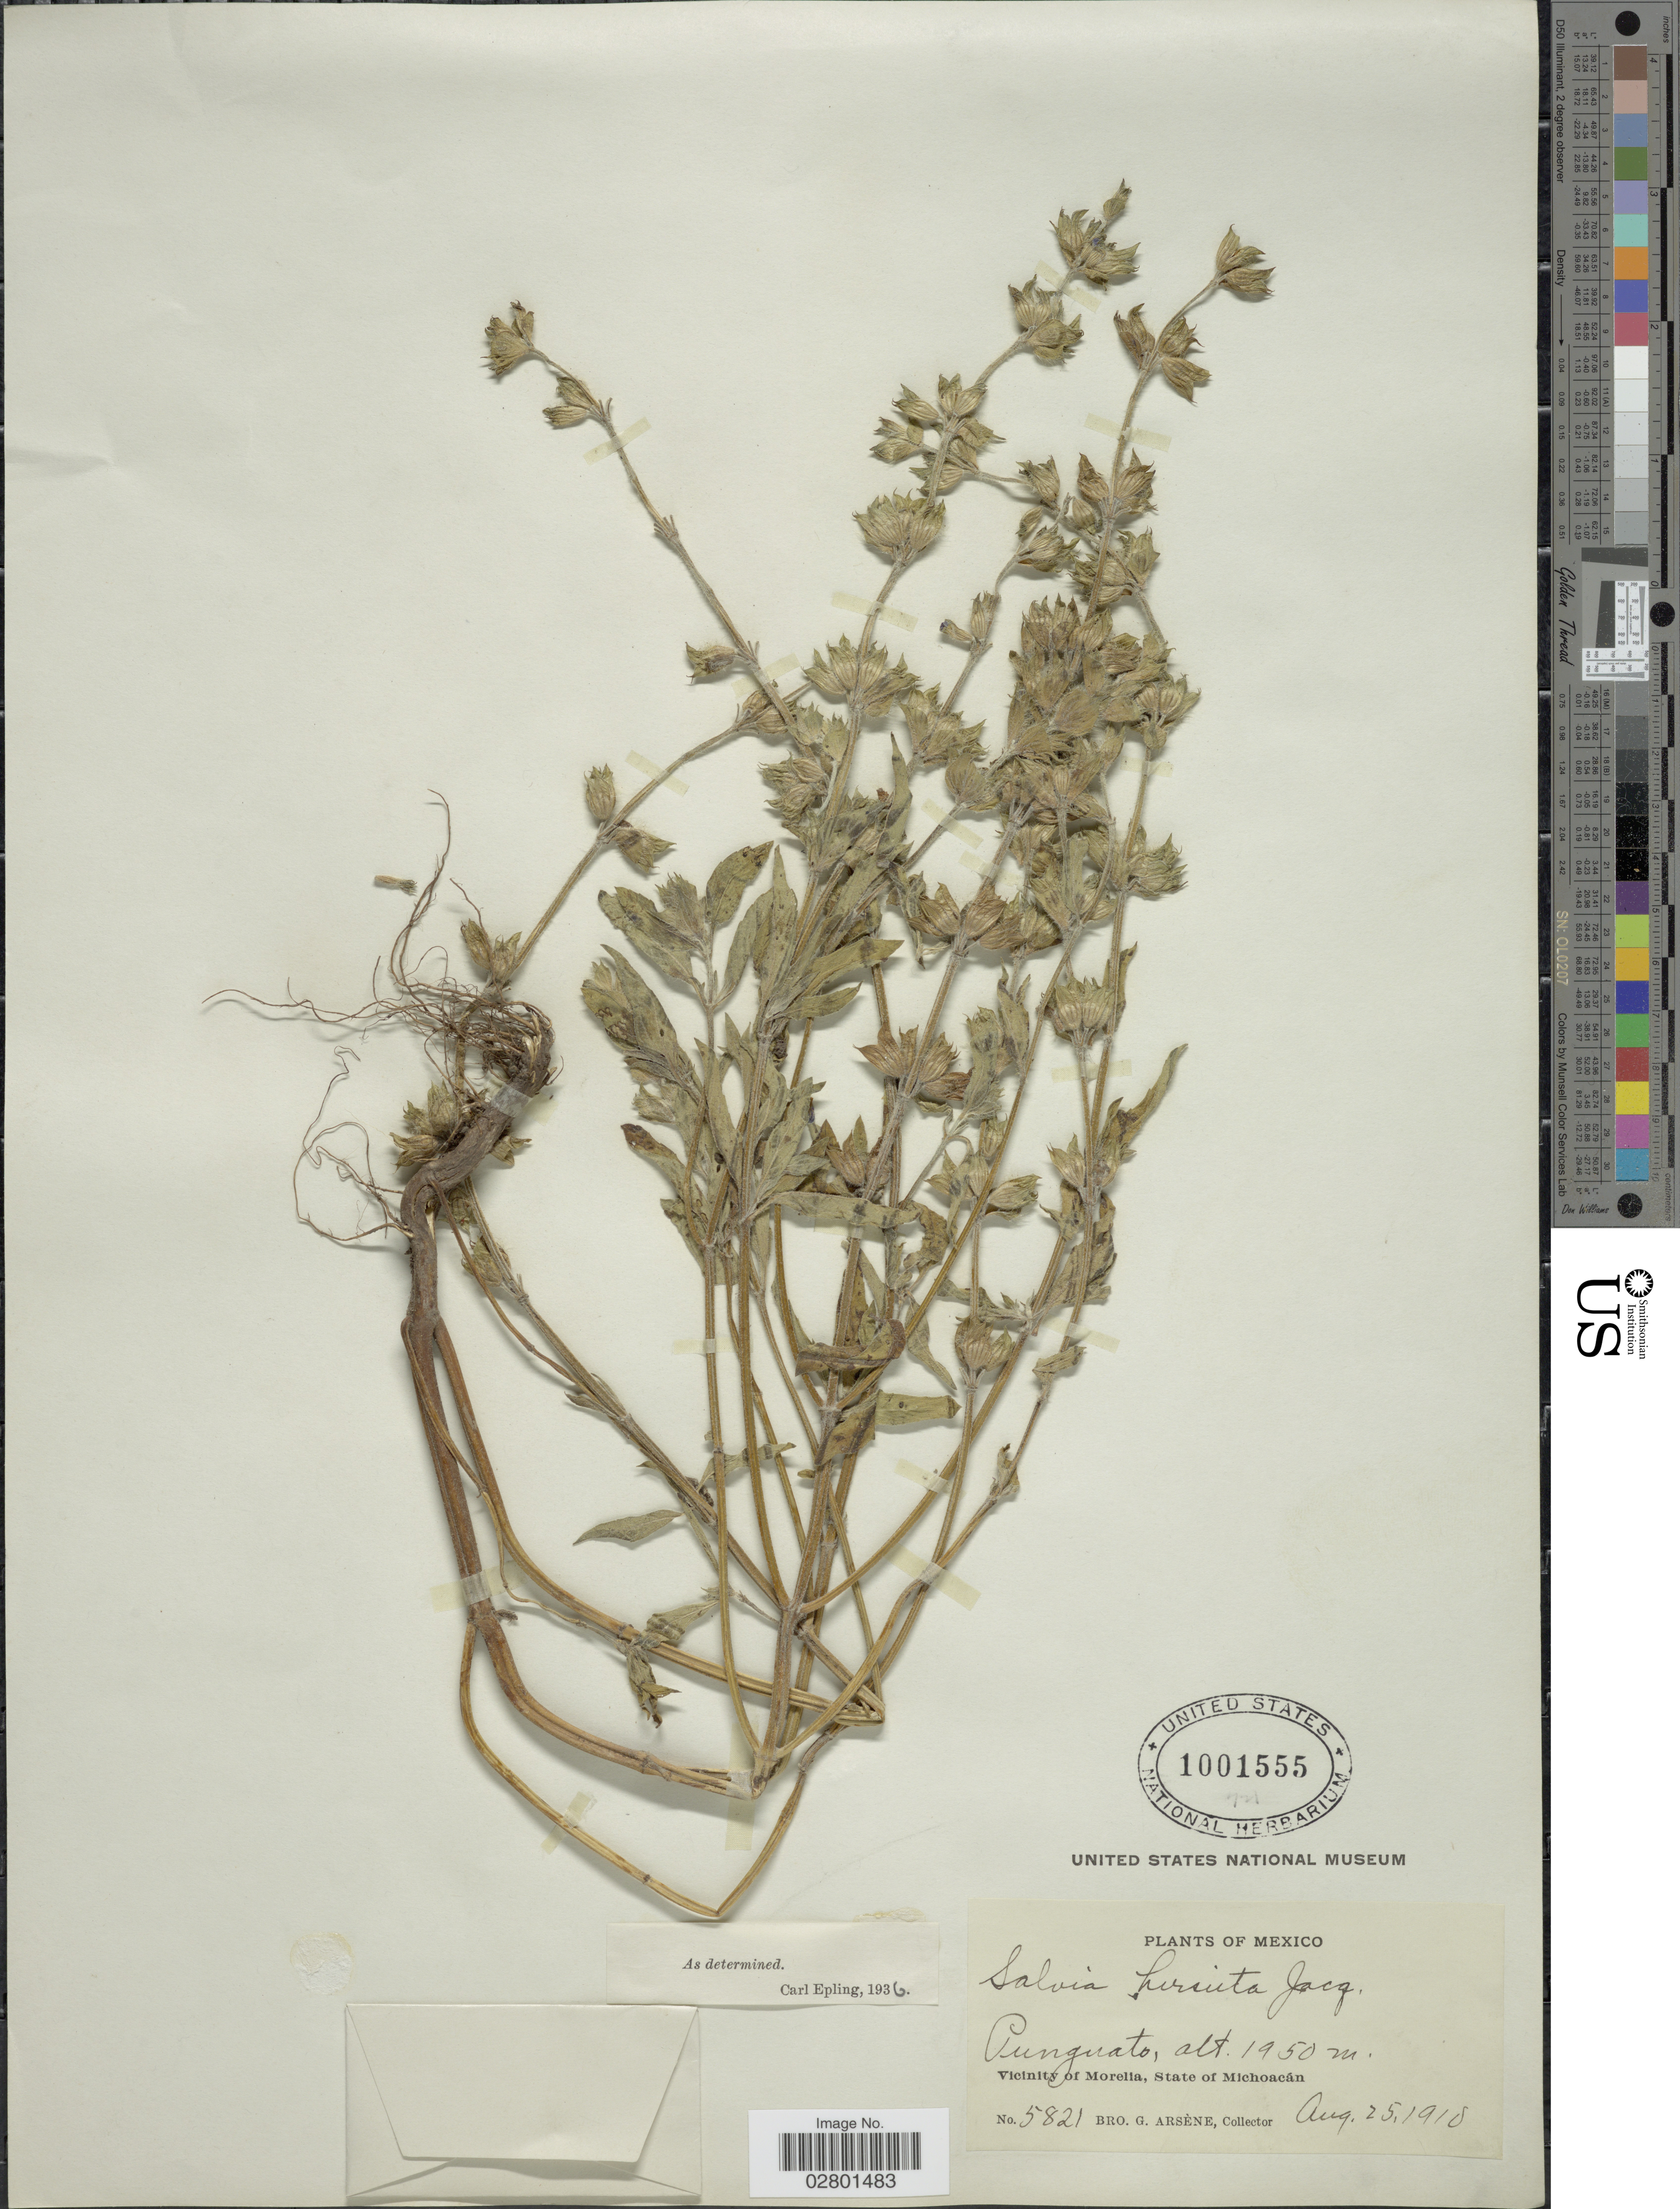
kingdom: Plantae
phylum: Tracheophyta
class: Magnoliopsida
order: Lamiales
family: Lamiaceae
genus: Salvia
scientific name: Salvia hirsuta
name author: Jacq.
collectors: Bro. G. Arsène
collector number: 5821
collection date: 1918-08-25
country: Mexico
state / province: Michoacán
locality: Punguato, Vicinity of Moreila.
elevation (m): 1950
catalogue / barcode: US 1001555